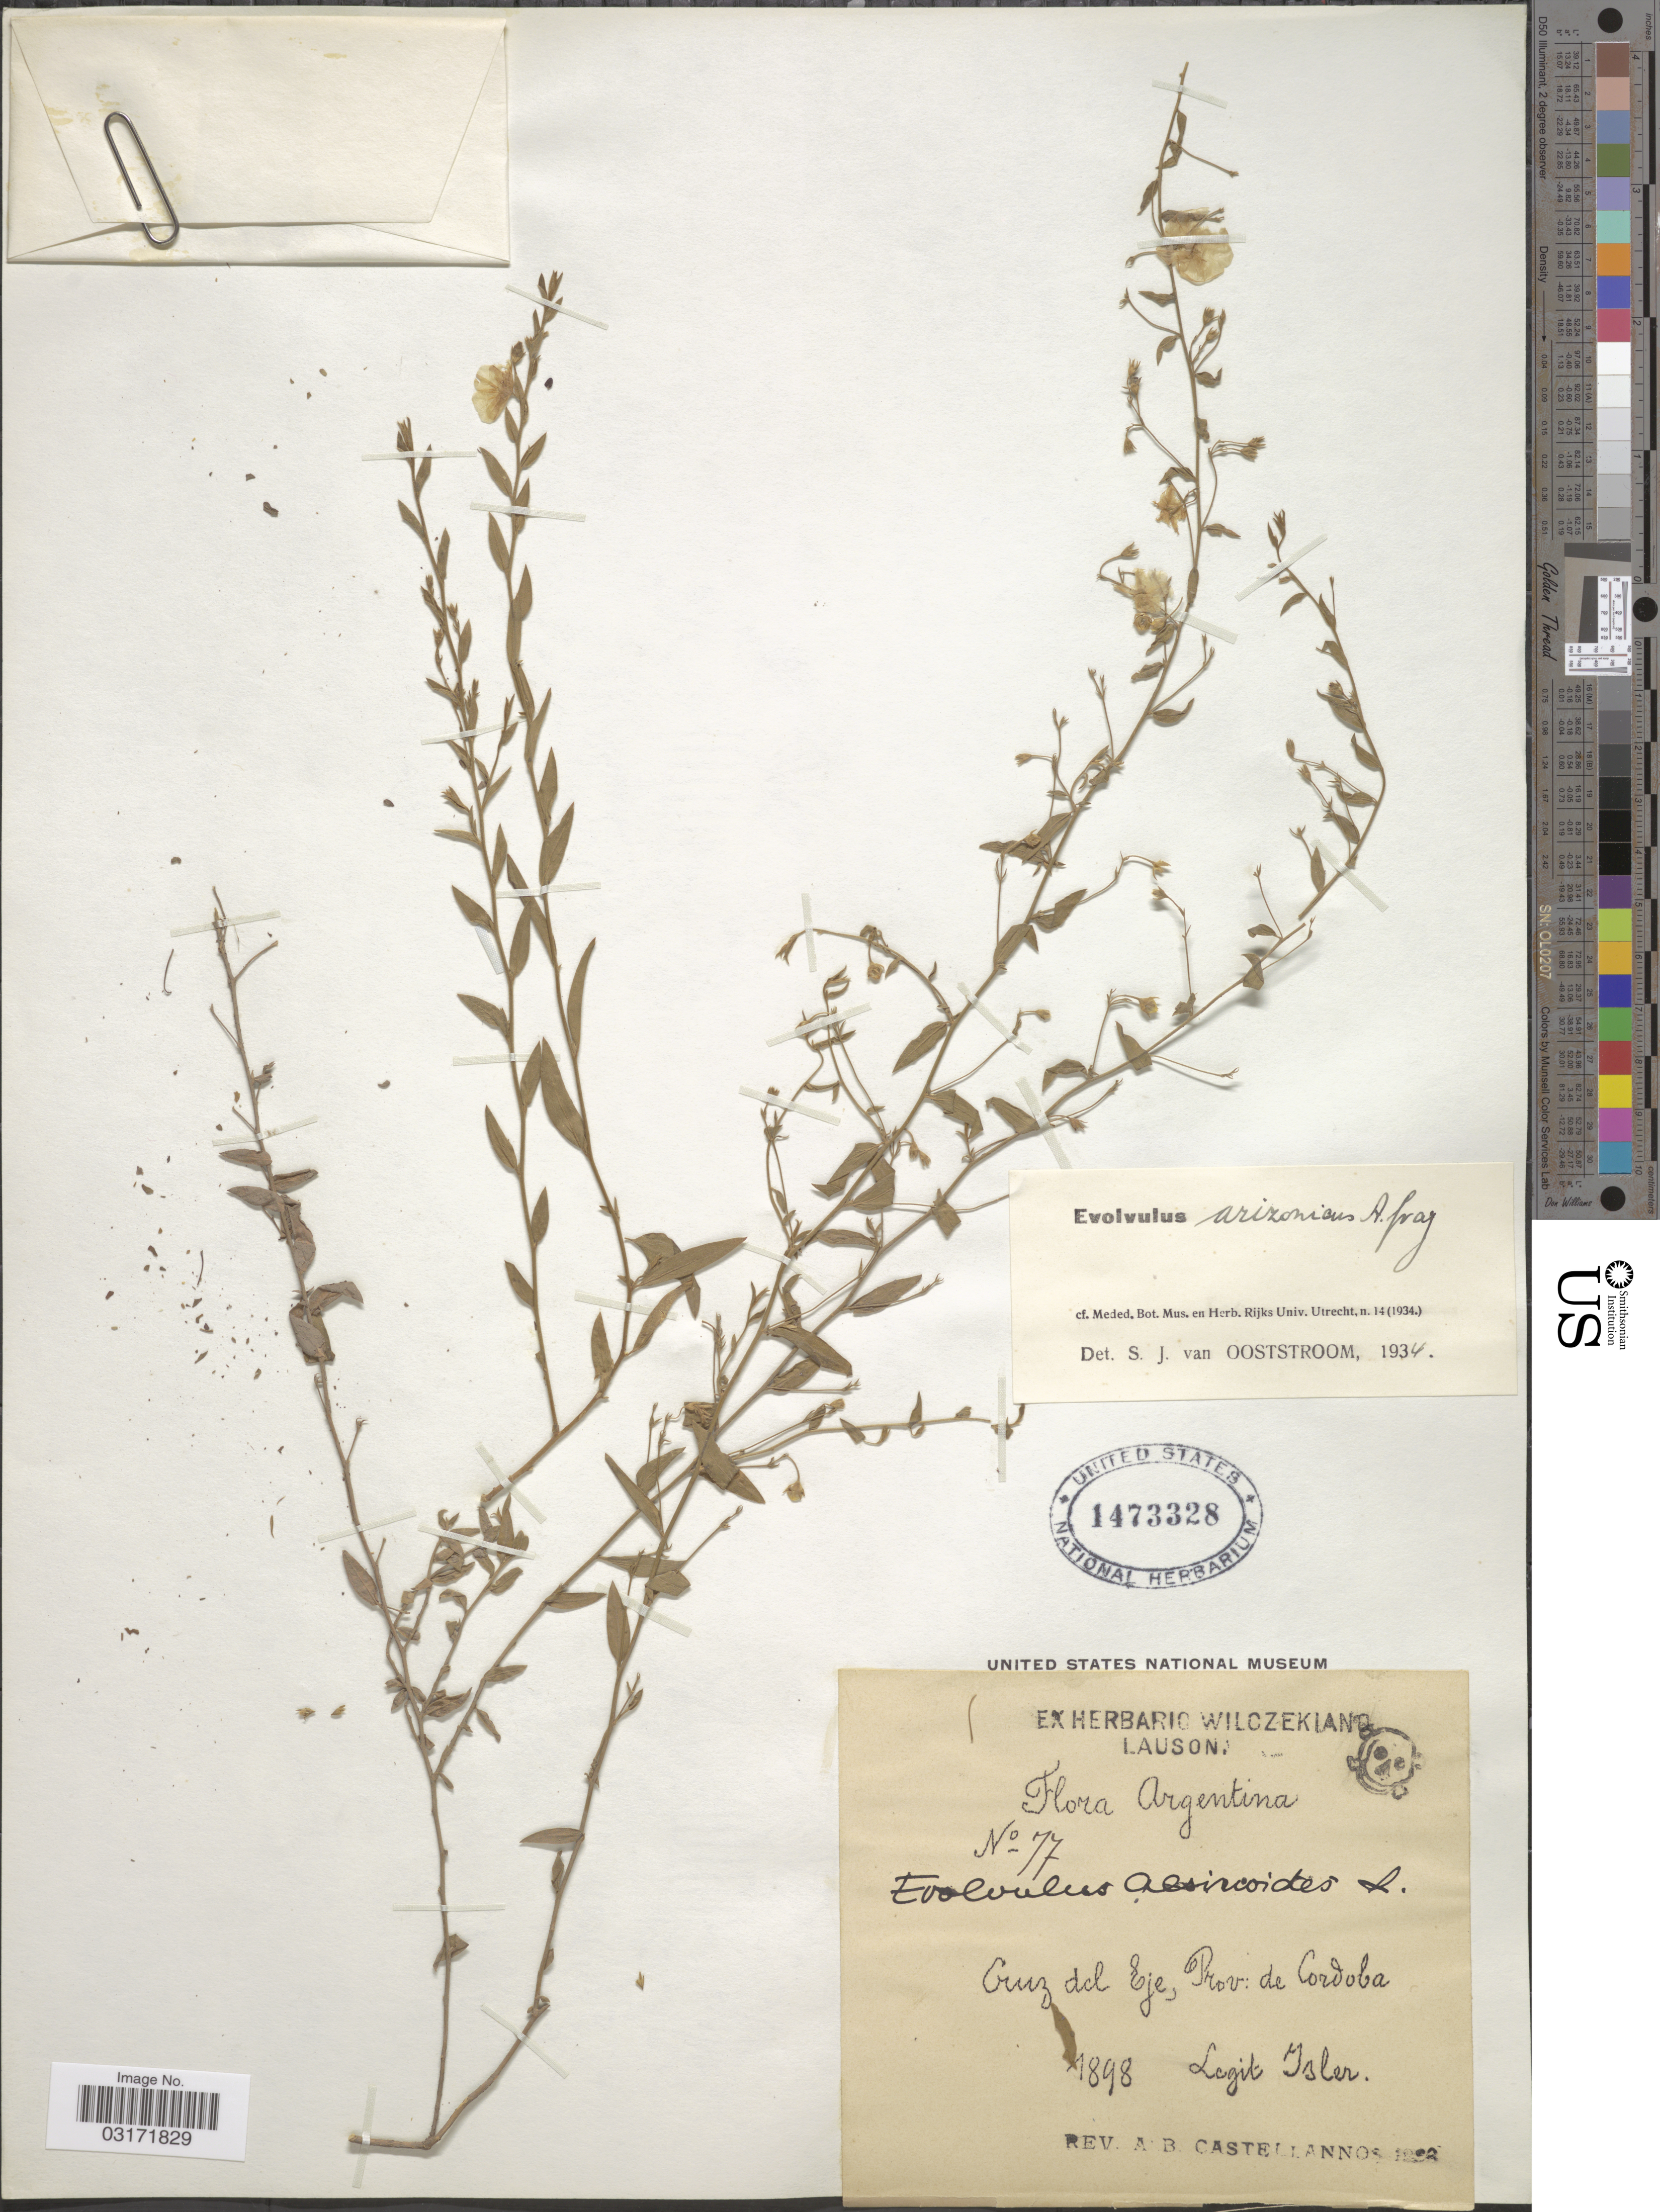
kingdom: Plantae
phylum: Tracheophyta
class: Magnoliopsida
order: Solanales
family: Convolvulaceae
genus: Evolvulus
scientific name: Evolvulus arizonicus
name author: A. Gray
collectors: -. Isler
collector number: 77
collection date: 1898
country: Argentina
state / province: Cordoba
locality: Cruz del Eje, Prov. de Cordoba.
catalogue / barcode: US 1473328